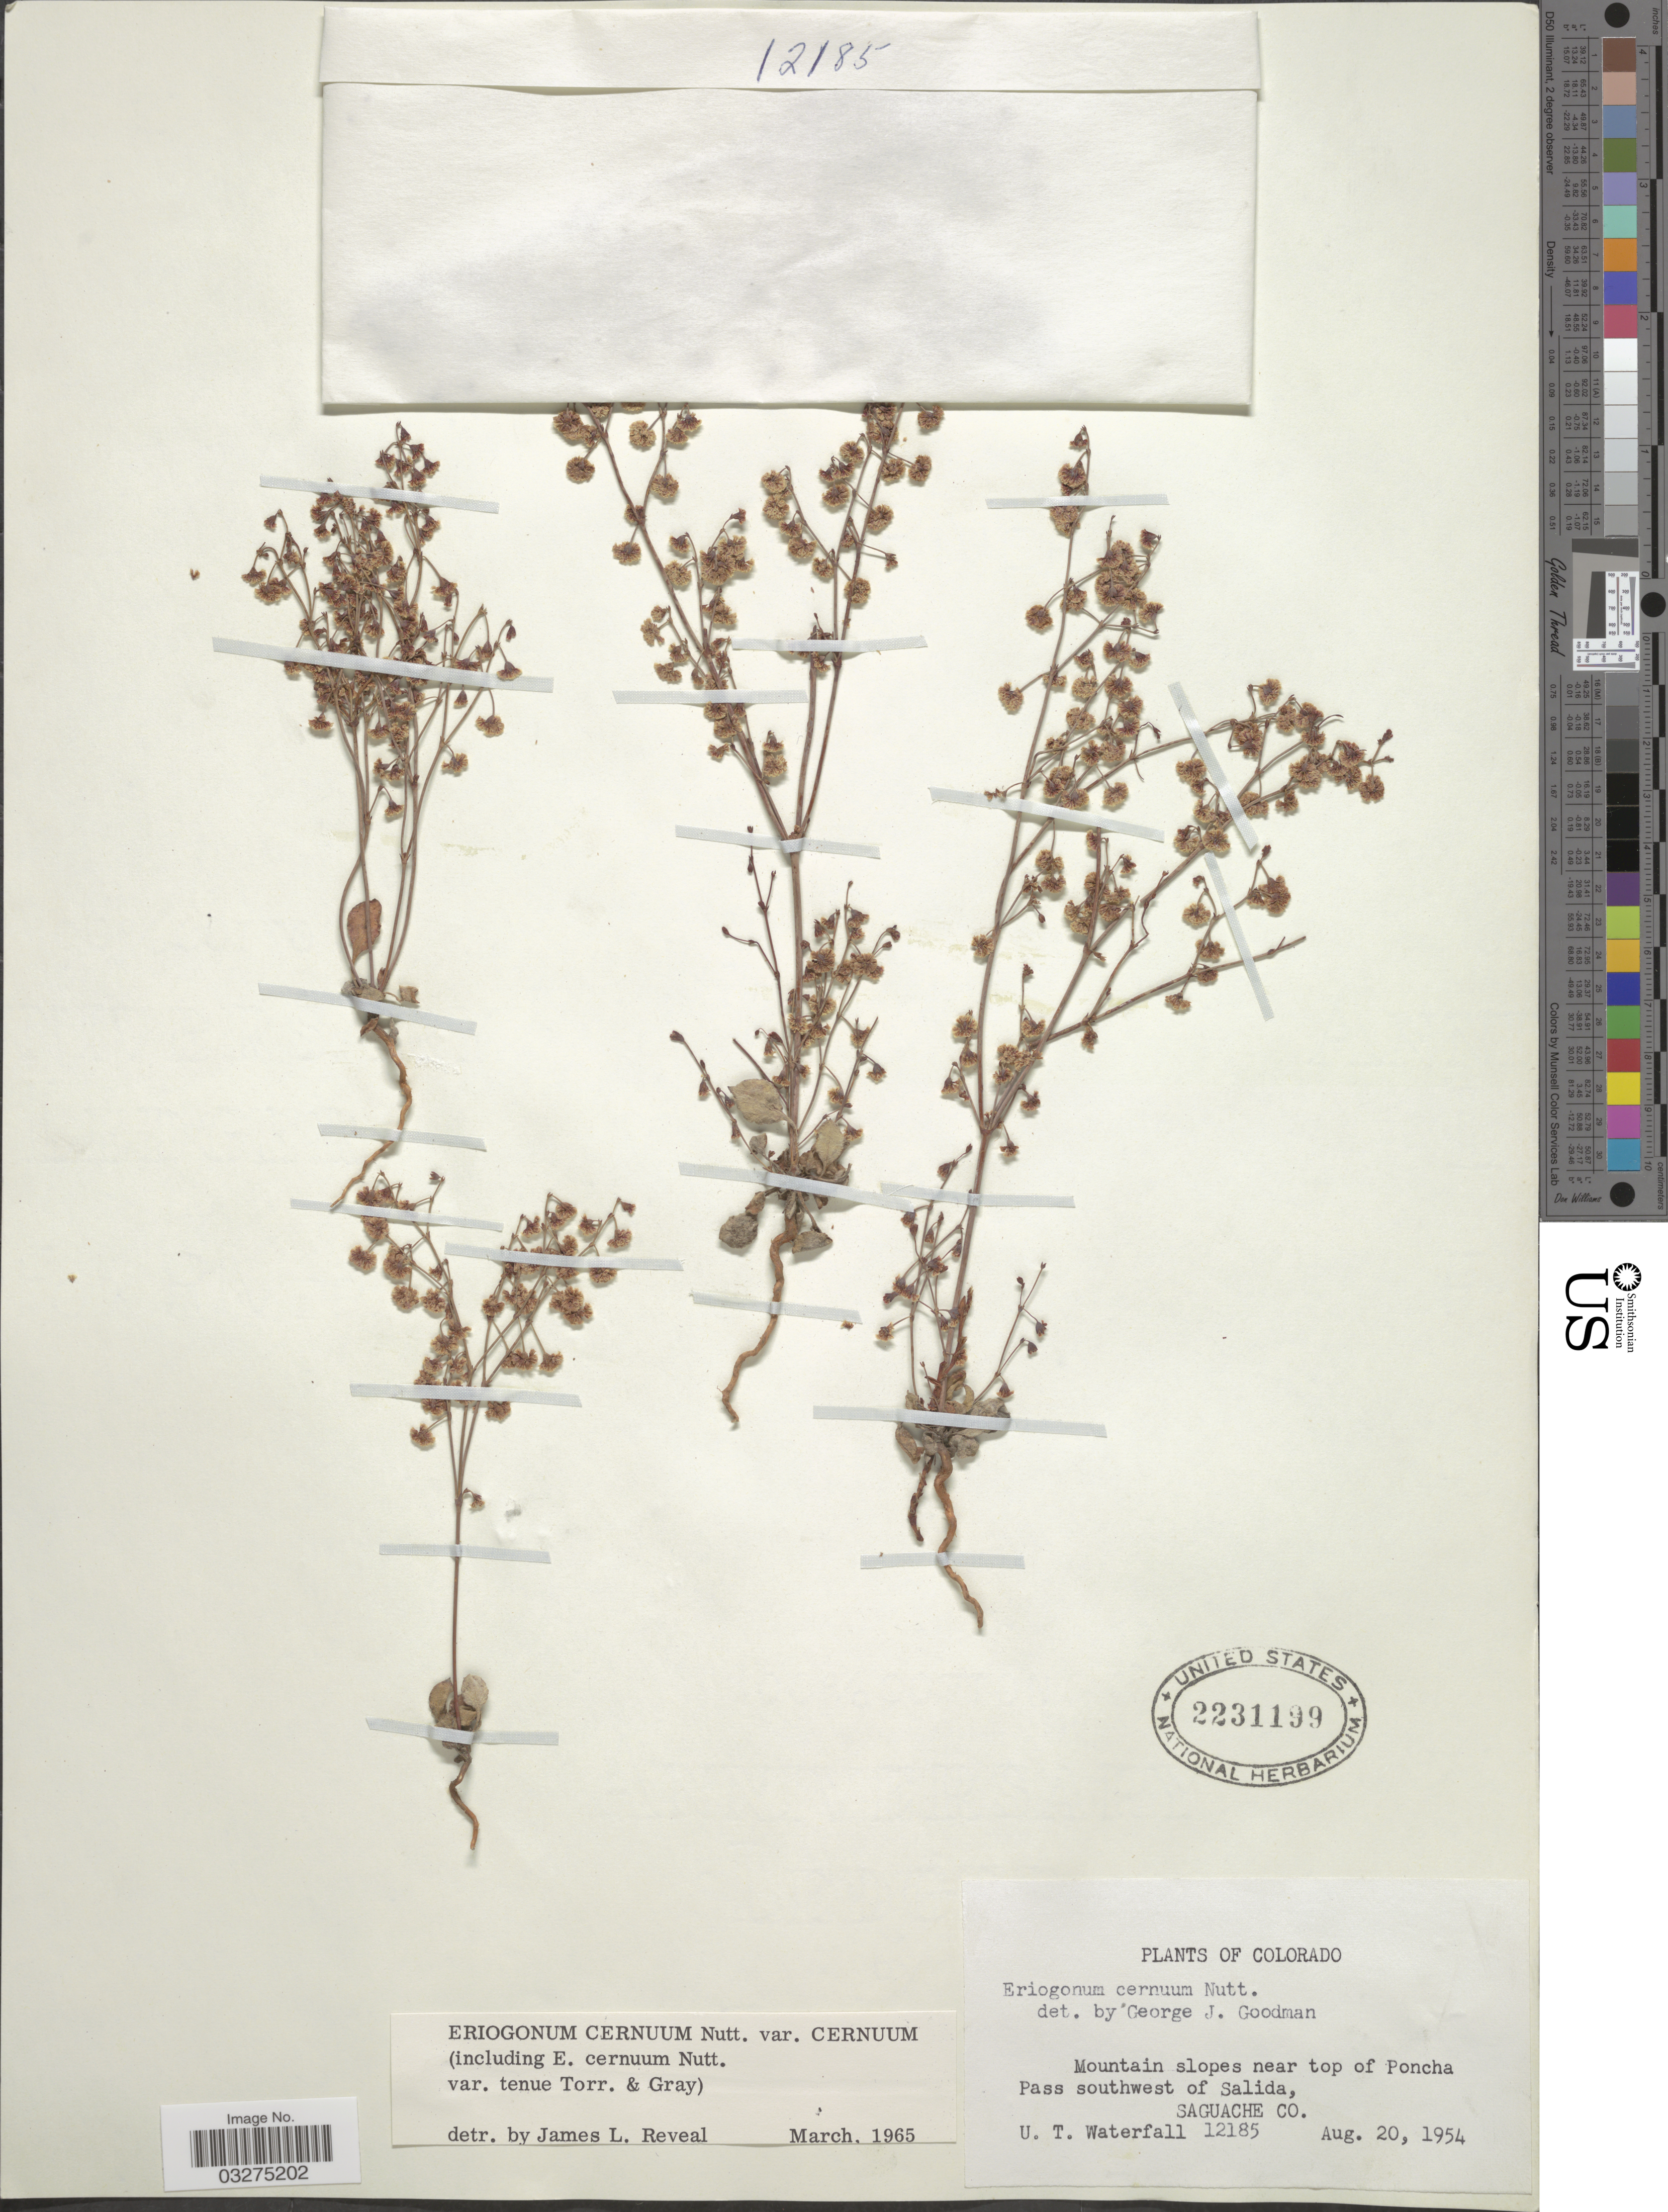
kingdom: Plantae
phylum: Tracheophyta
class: Magnoliopsida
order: Caryophyllales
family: Polygonaceae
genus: Eriogonum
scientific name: Eriogonum cernuum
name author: Nutt.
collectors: U. T. Waterfall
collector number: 12185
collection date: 1954-08-20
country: United States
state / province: Colorado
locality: Mountain slopes near top of Poncha Pass southwest of Salida, Saguache Co.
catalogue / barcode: US 2231199